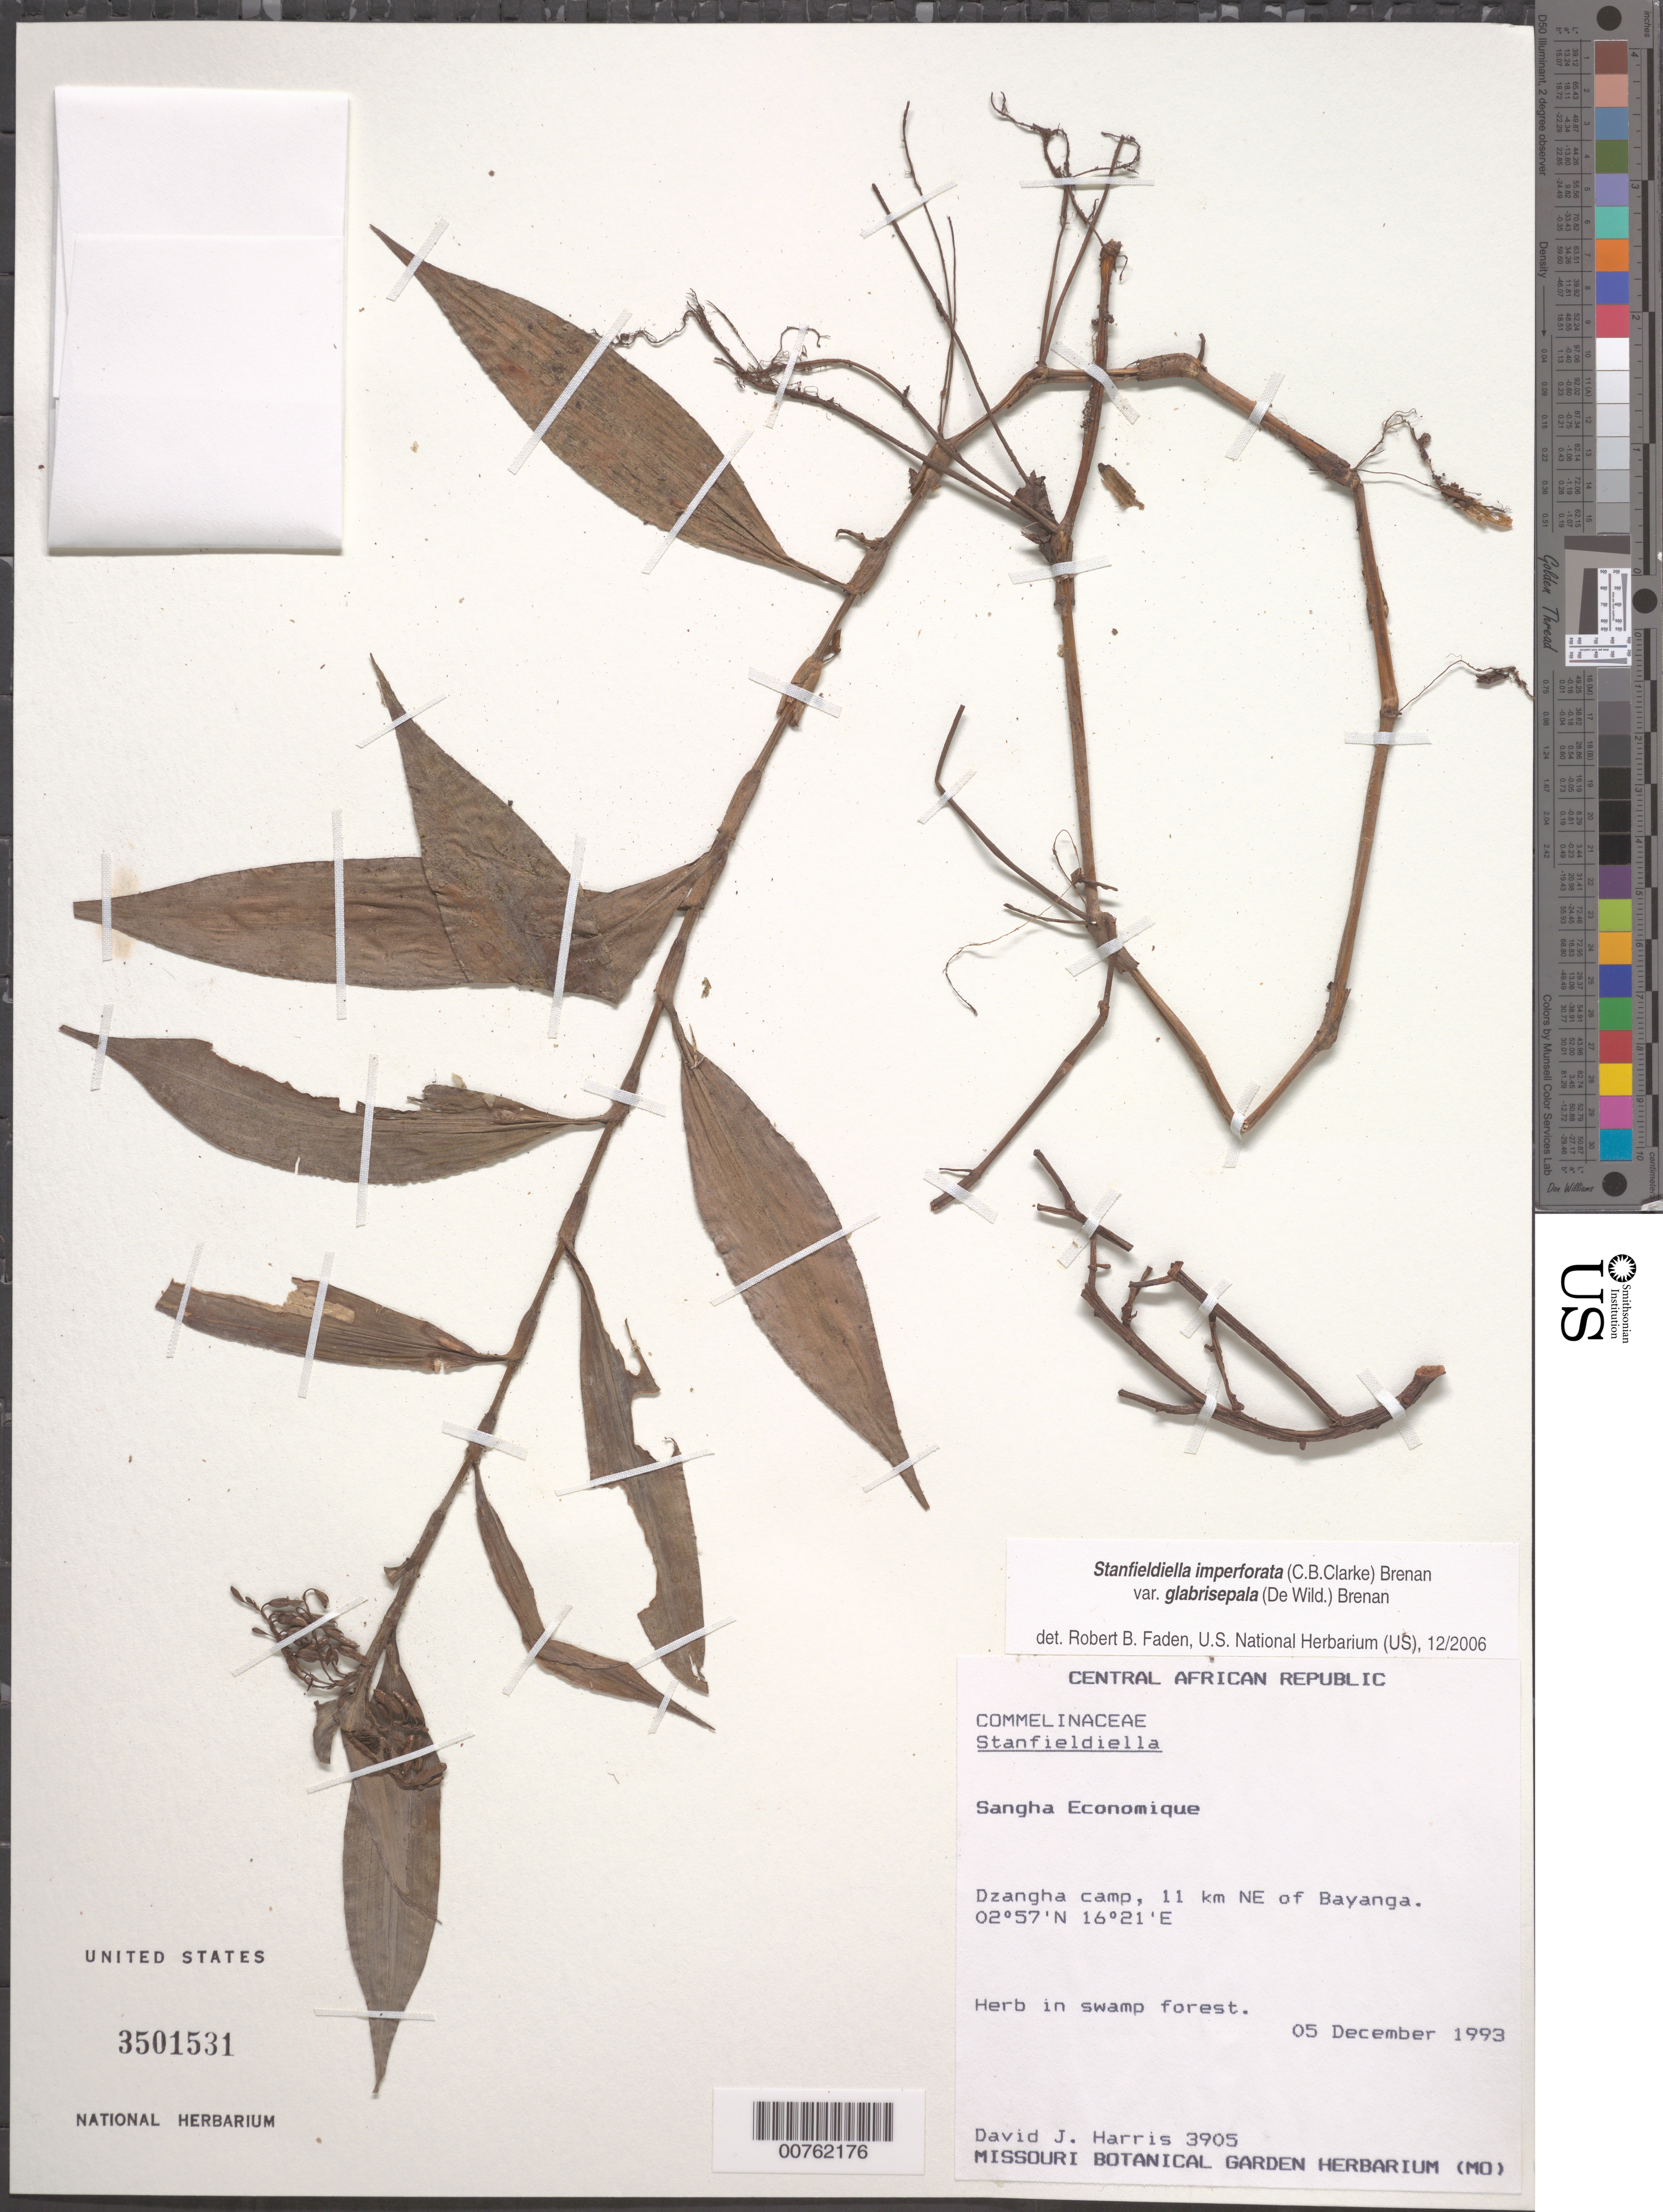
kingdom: Plantae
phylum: Tracheophyta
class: Liliopsida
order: Commelinales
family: Commelinaceae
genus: Stanfieldiella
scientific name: Stanfieldiella imperforata var. glabrisepala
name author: (De Wild.) Brenan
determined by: Faden, Robert B., (US), Smithsonian Institution - National Museum of Natural History (UNITED STATES)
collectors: D. J. Harris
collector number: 3905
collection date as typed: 05 Dec 1993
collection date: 1993-12-05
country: Central African Republic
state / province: Sangha-Mbaere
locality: Dzangha camp 11 km NE of Bayanga.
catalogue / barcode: US 3501531